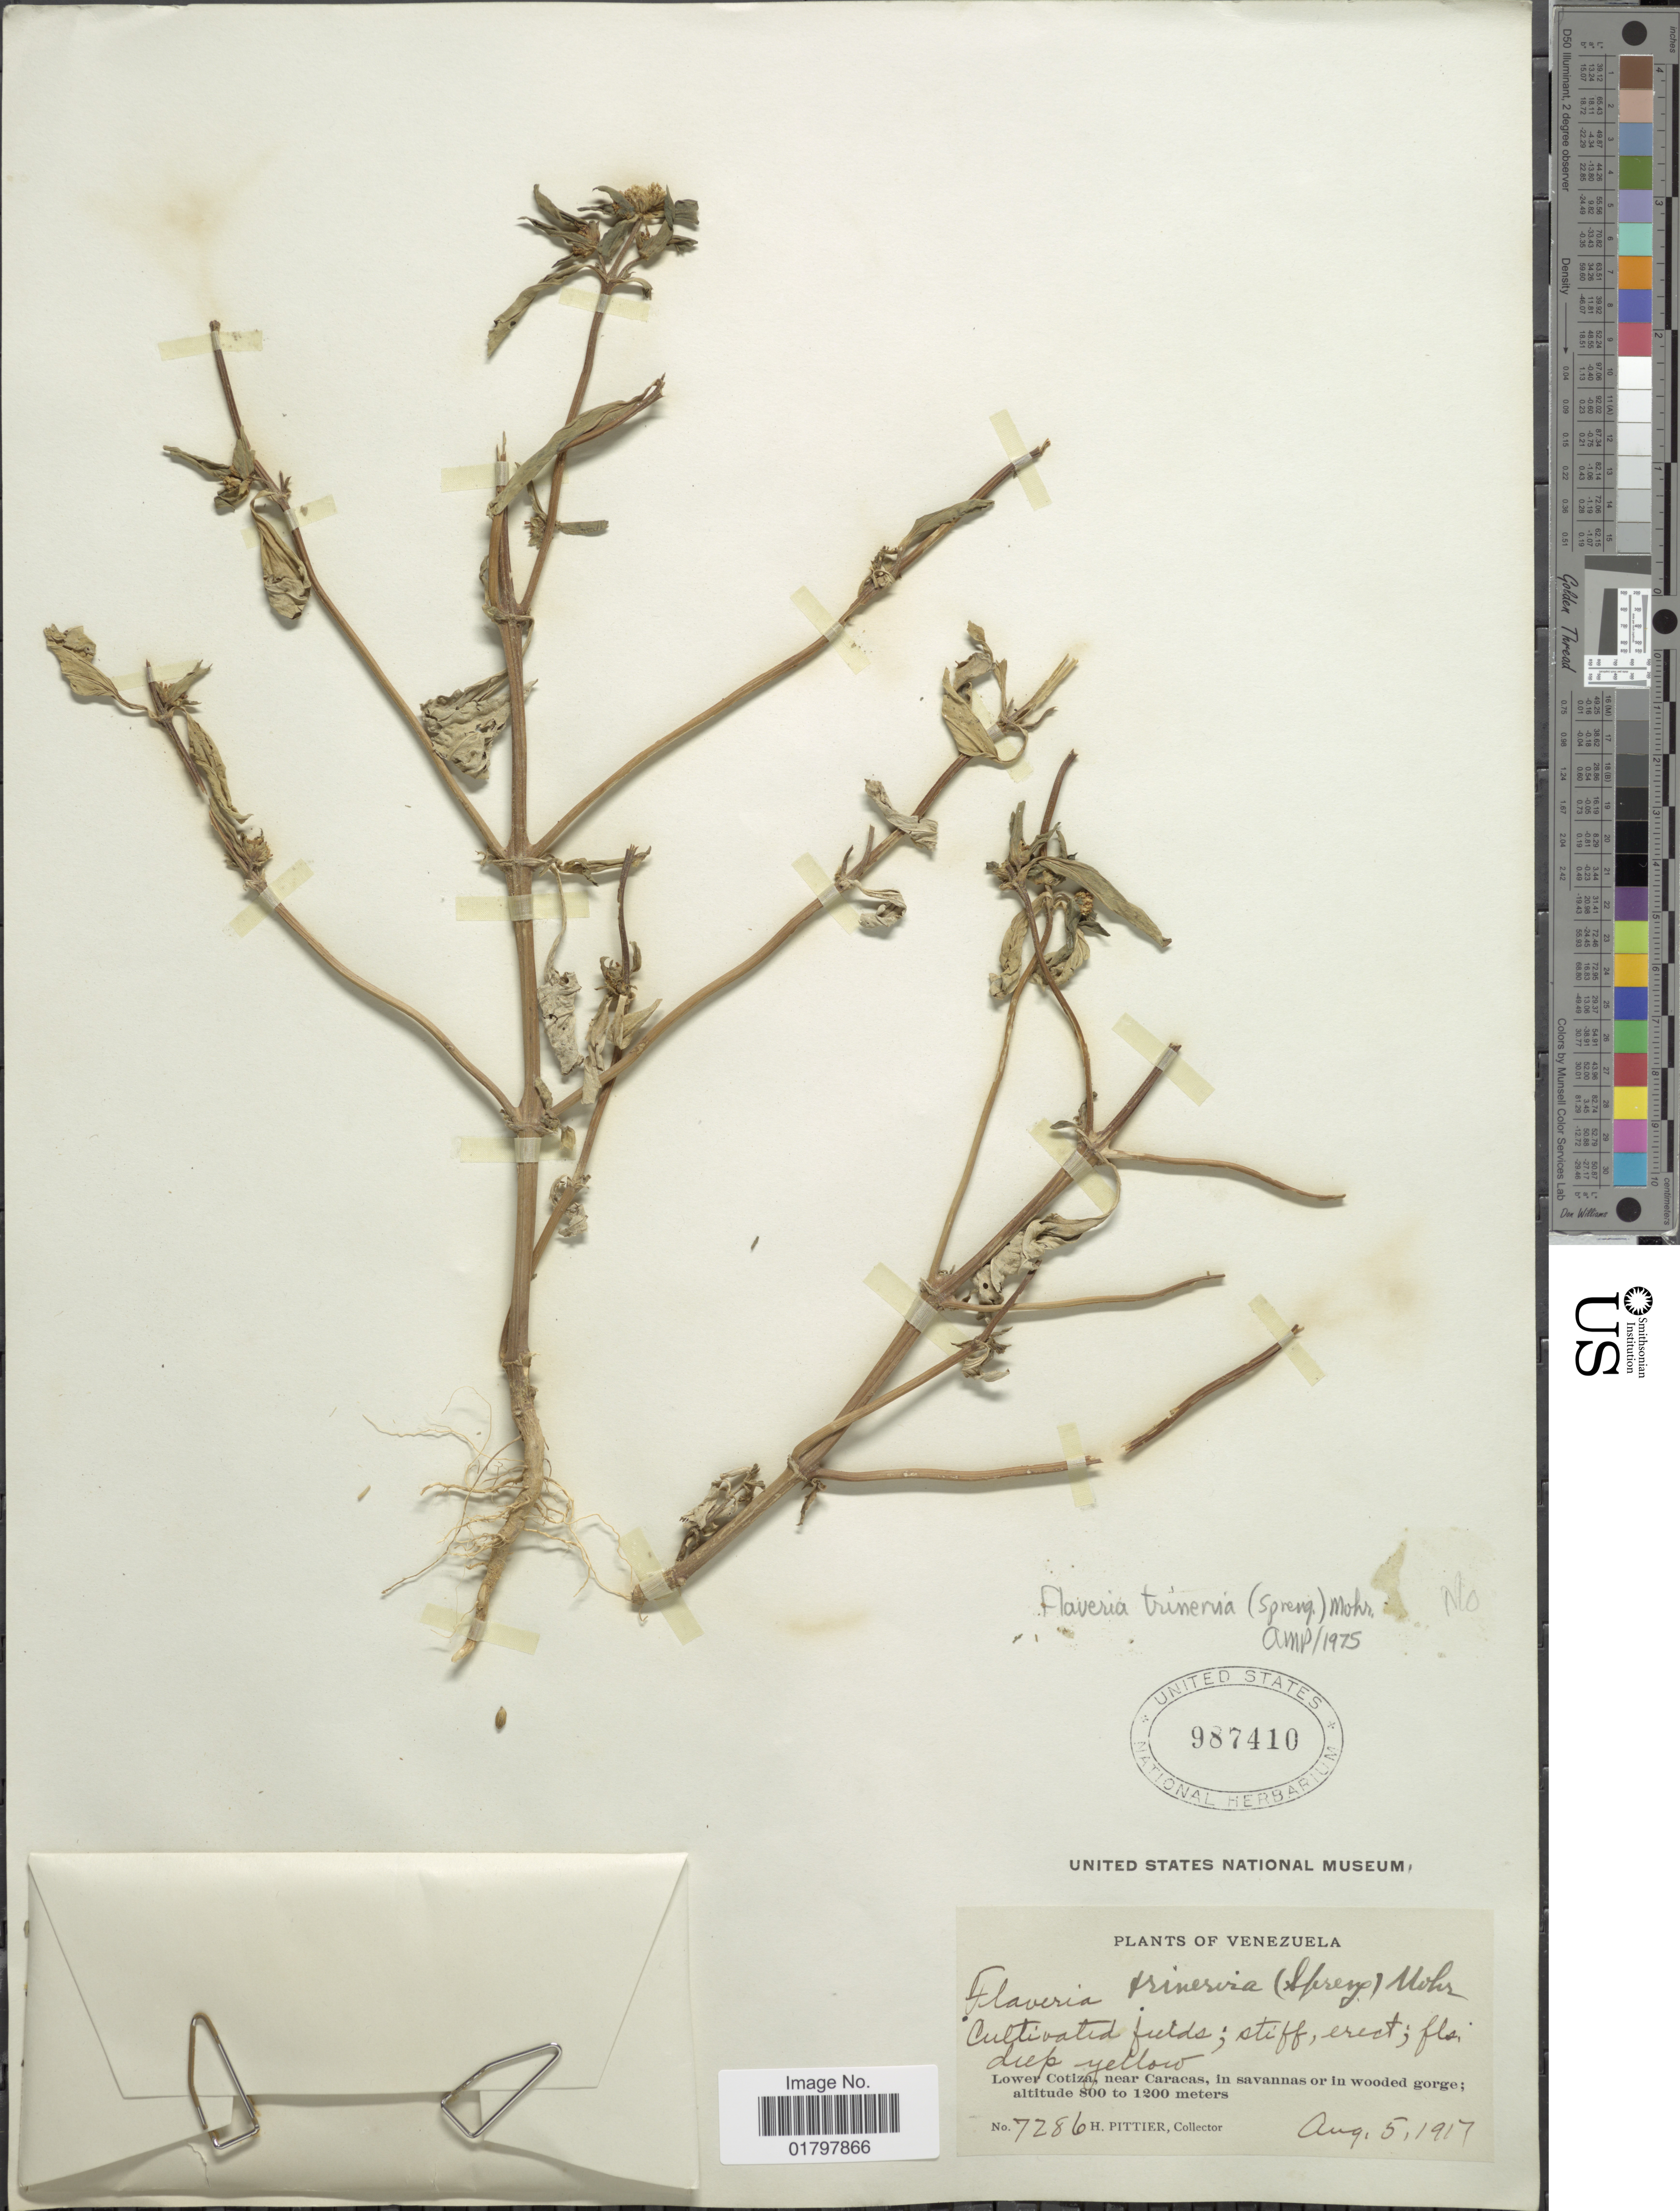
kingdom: Plantae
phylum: Tracheophyta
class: Magnoliopsida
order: Asterales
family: Asteraceae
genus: Flaveria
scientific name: Flaveria trinervia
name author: (Spreng.) C. Mohr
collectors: H. F. Pittier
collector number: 7286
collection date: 1917-08-05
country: Venezuela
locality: Lower Cotiza, near Caracas, in savannas or in wooded gorge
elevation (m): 800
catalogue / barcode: US 987410